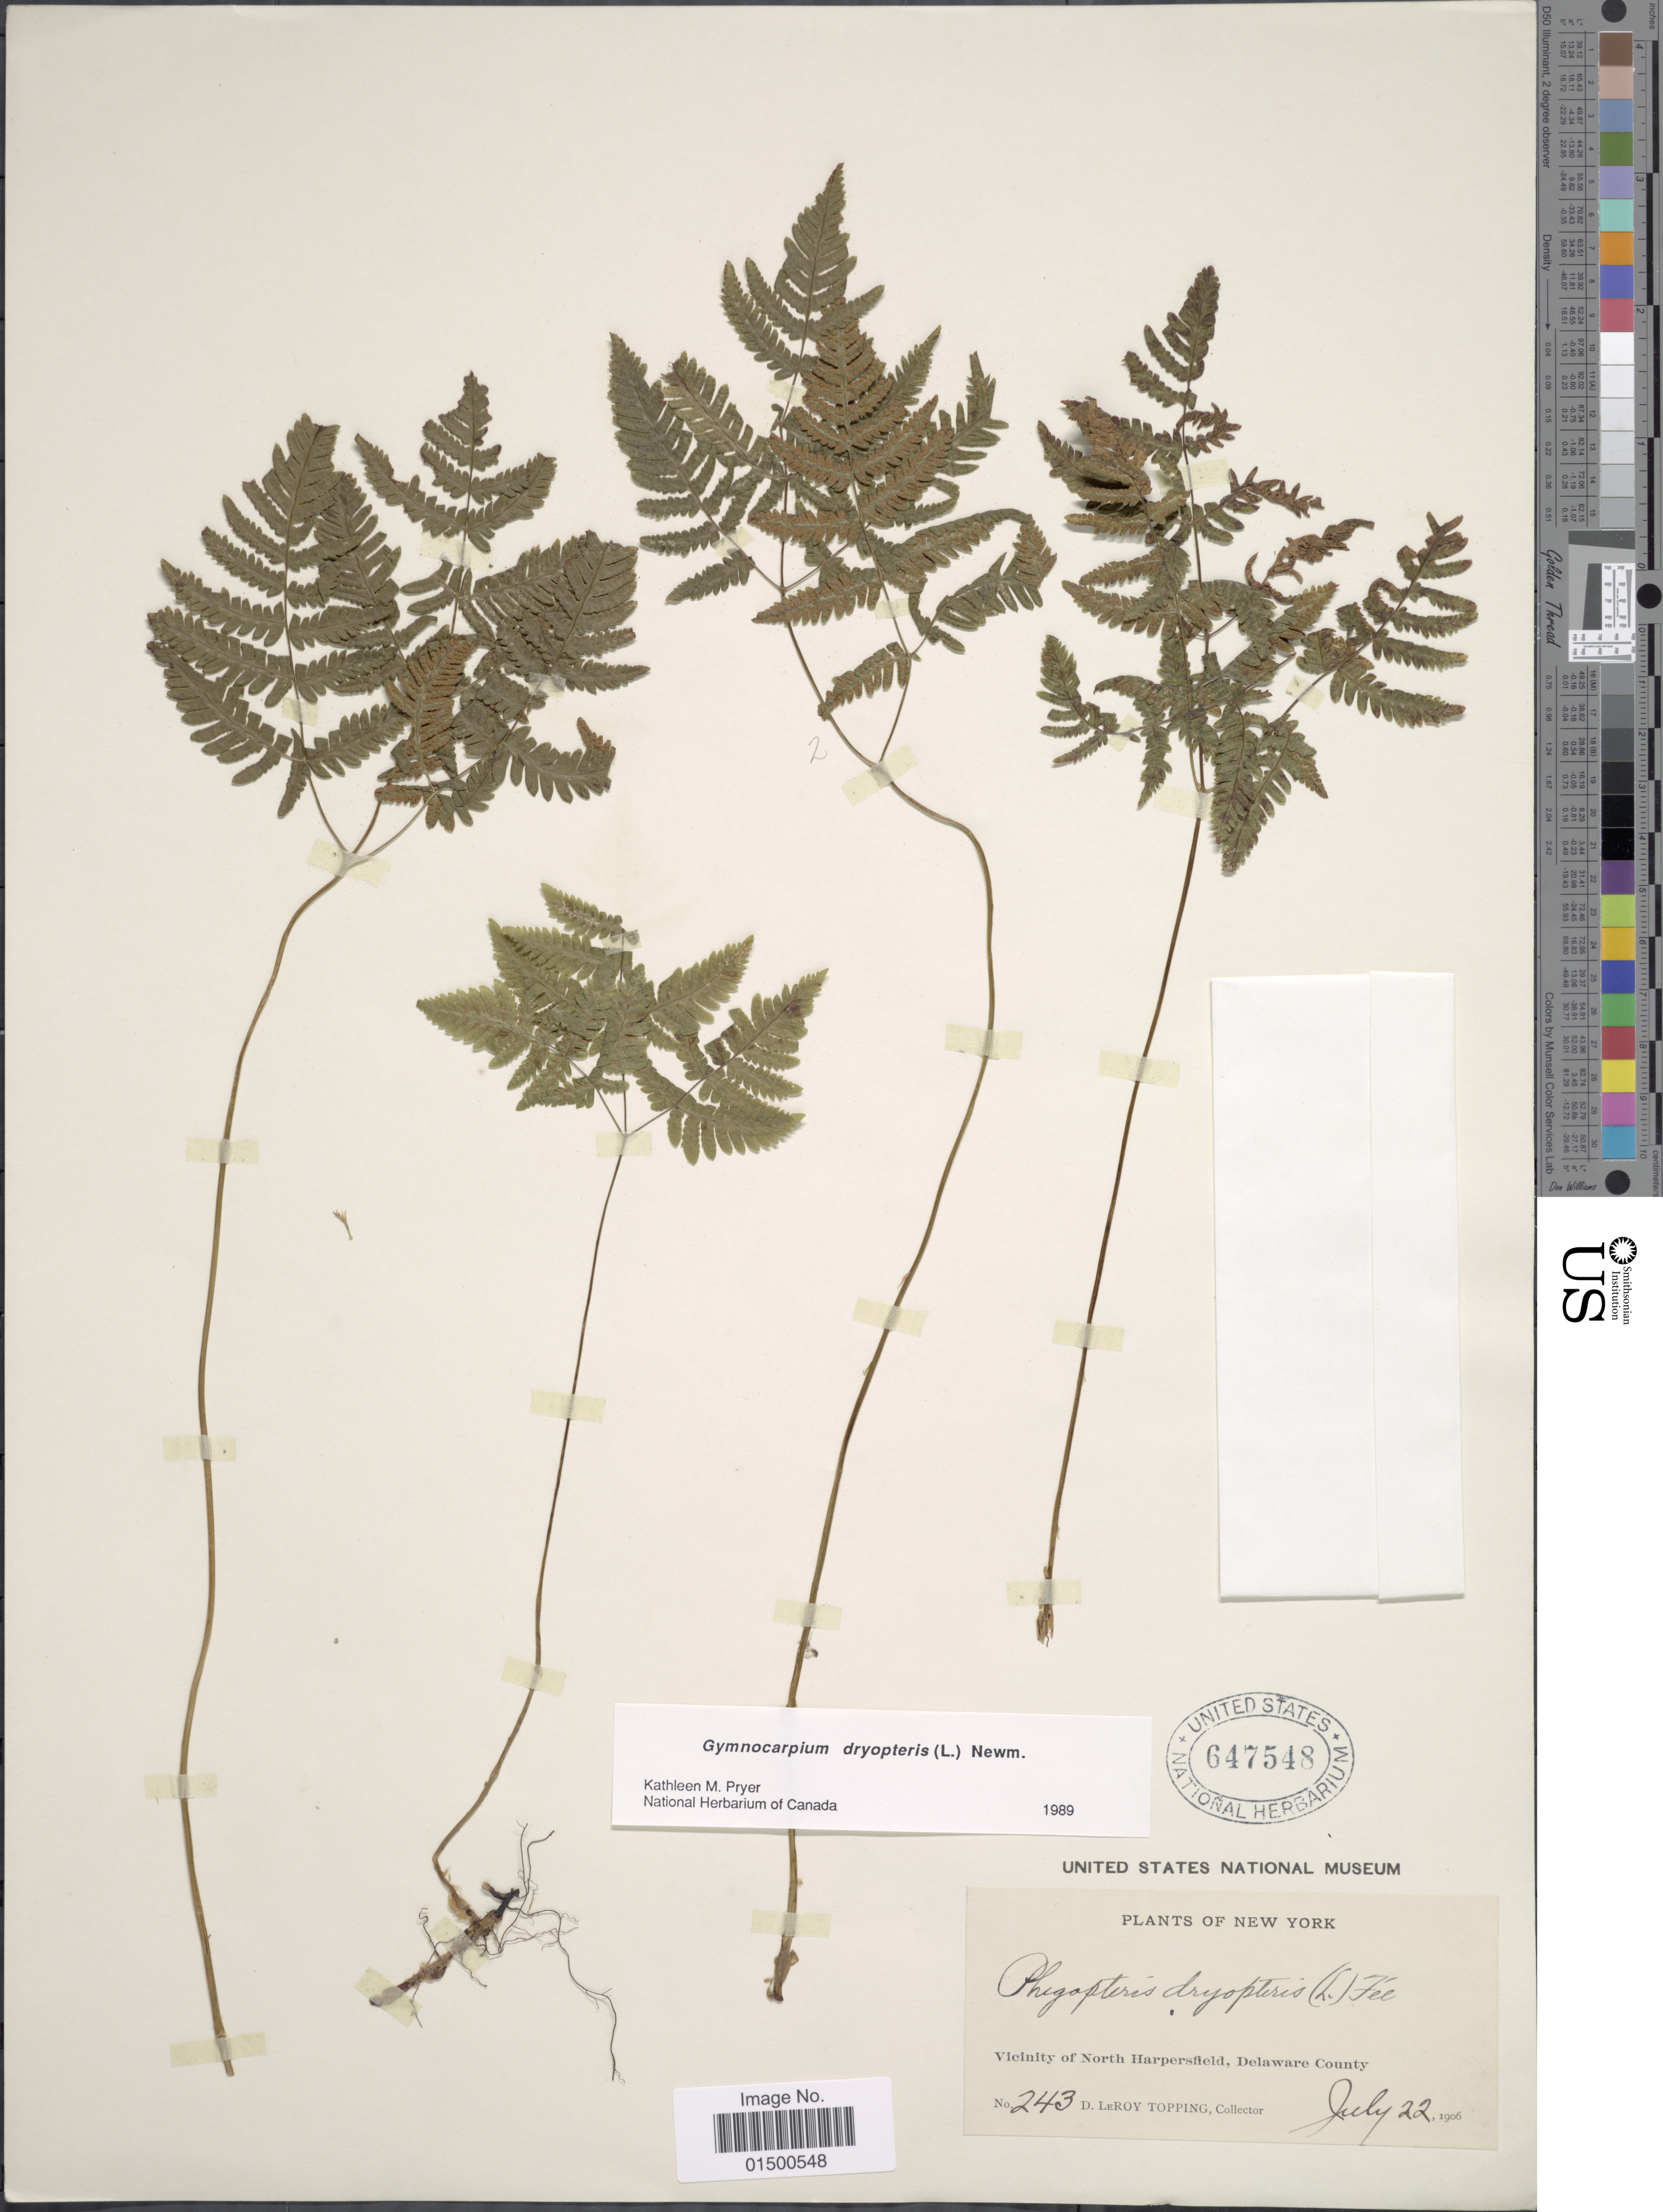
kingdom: Plantae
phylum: Tracheophyta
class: Polypodiopsida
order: Polypodiales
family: Cystopteridaceae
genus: Gymnocarpium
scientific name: Gymnocarpium dryopteris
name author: (L.) Newman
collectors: D. L. Topping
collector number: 243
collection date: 1906-07-22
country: United States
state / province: New York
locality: Vicinity of North Harpersfield, Delaware County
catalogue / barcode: US 647548